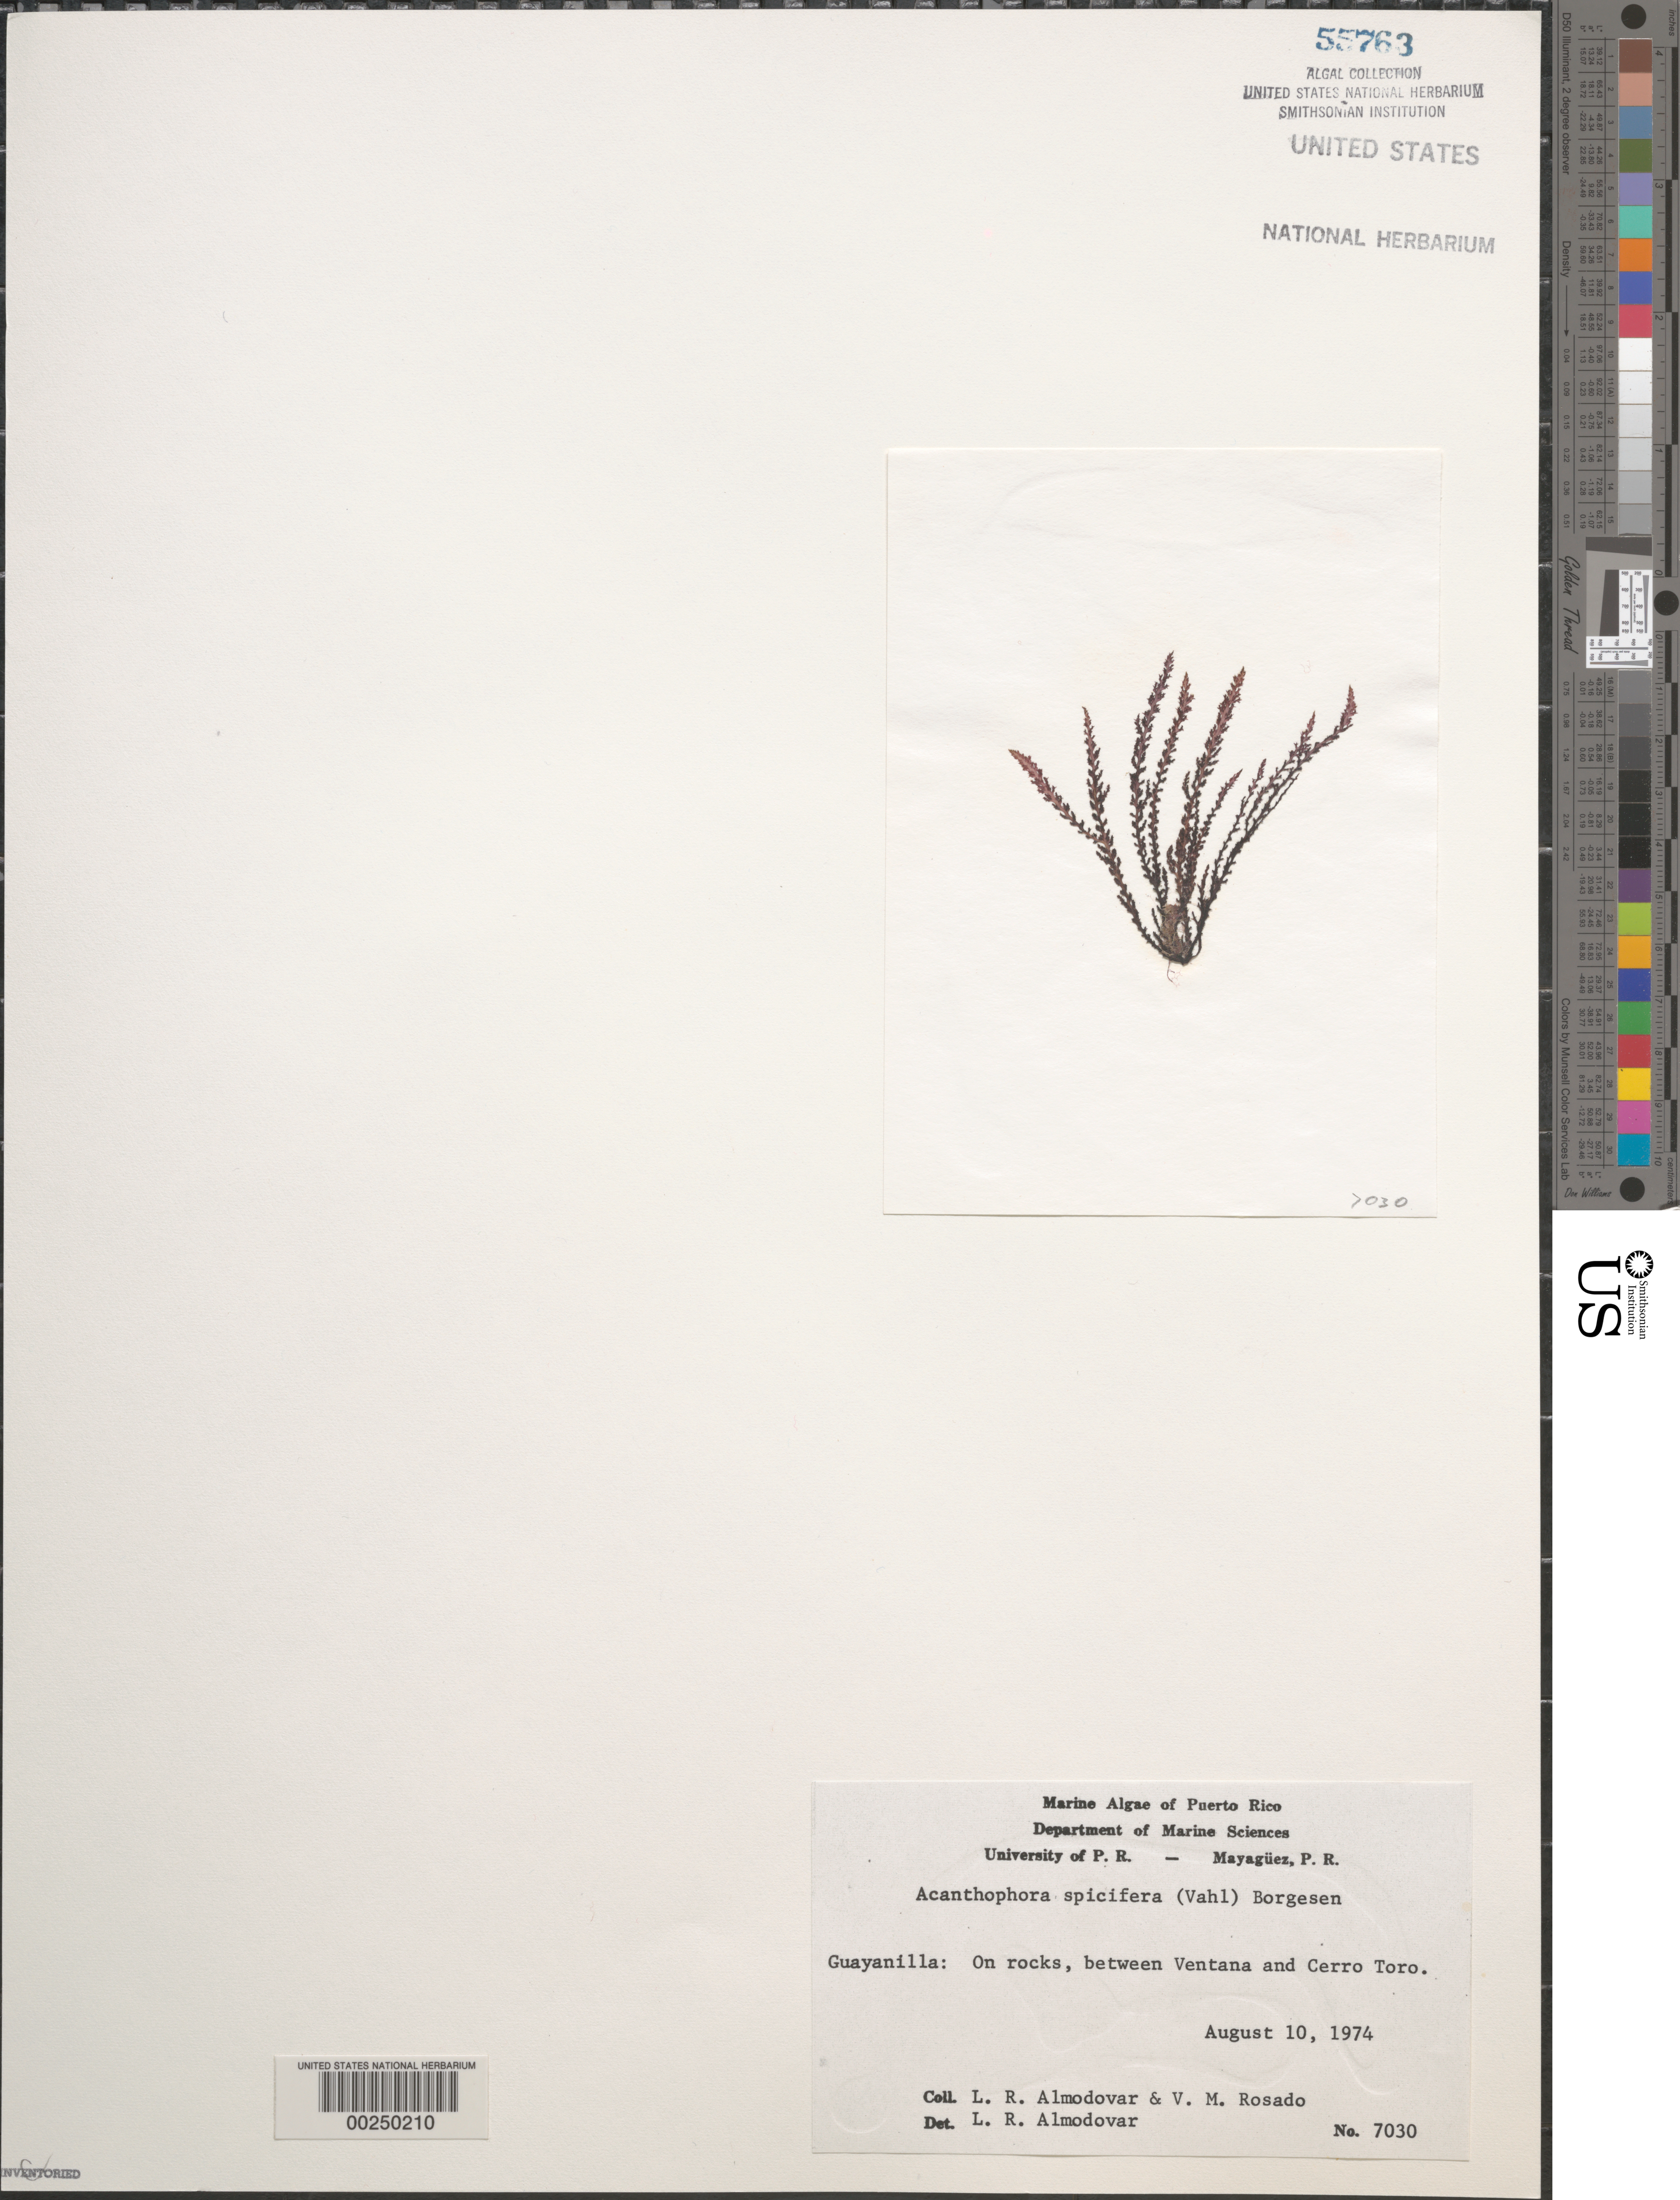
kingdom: Plantae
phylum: Rhodophyta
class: Florideophyceae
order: Ceramiales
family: Rhodomelaceae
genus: Acanthophora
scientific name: Acanthophora spicifera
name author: (Vahl) Børgesen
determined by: Almodovar, L. R.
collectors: L. Almodovar & V. Rosado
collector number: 7030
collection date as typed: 10 Aug 1974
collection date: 1974-08-10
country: Puerto Rico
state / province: Guayanilla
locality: Between ventana and cerro toro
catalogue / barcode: US 55763